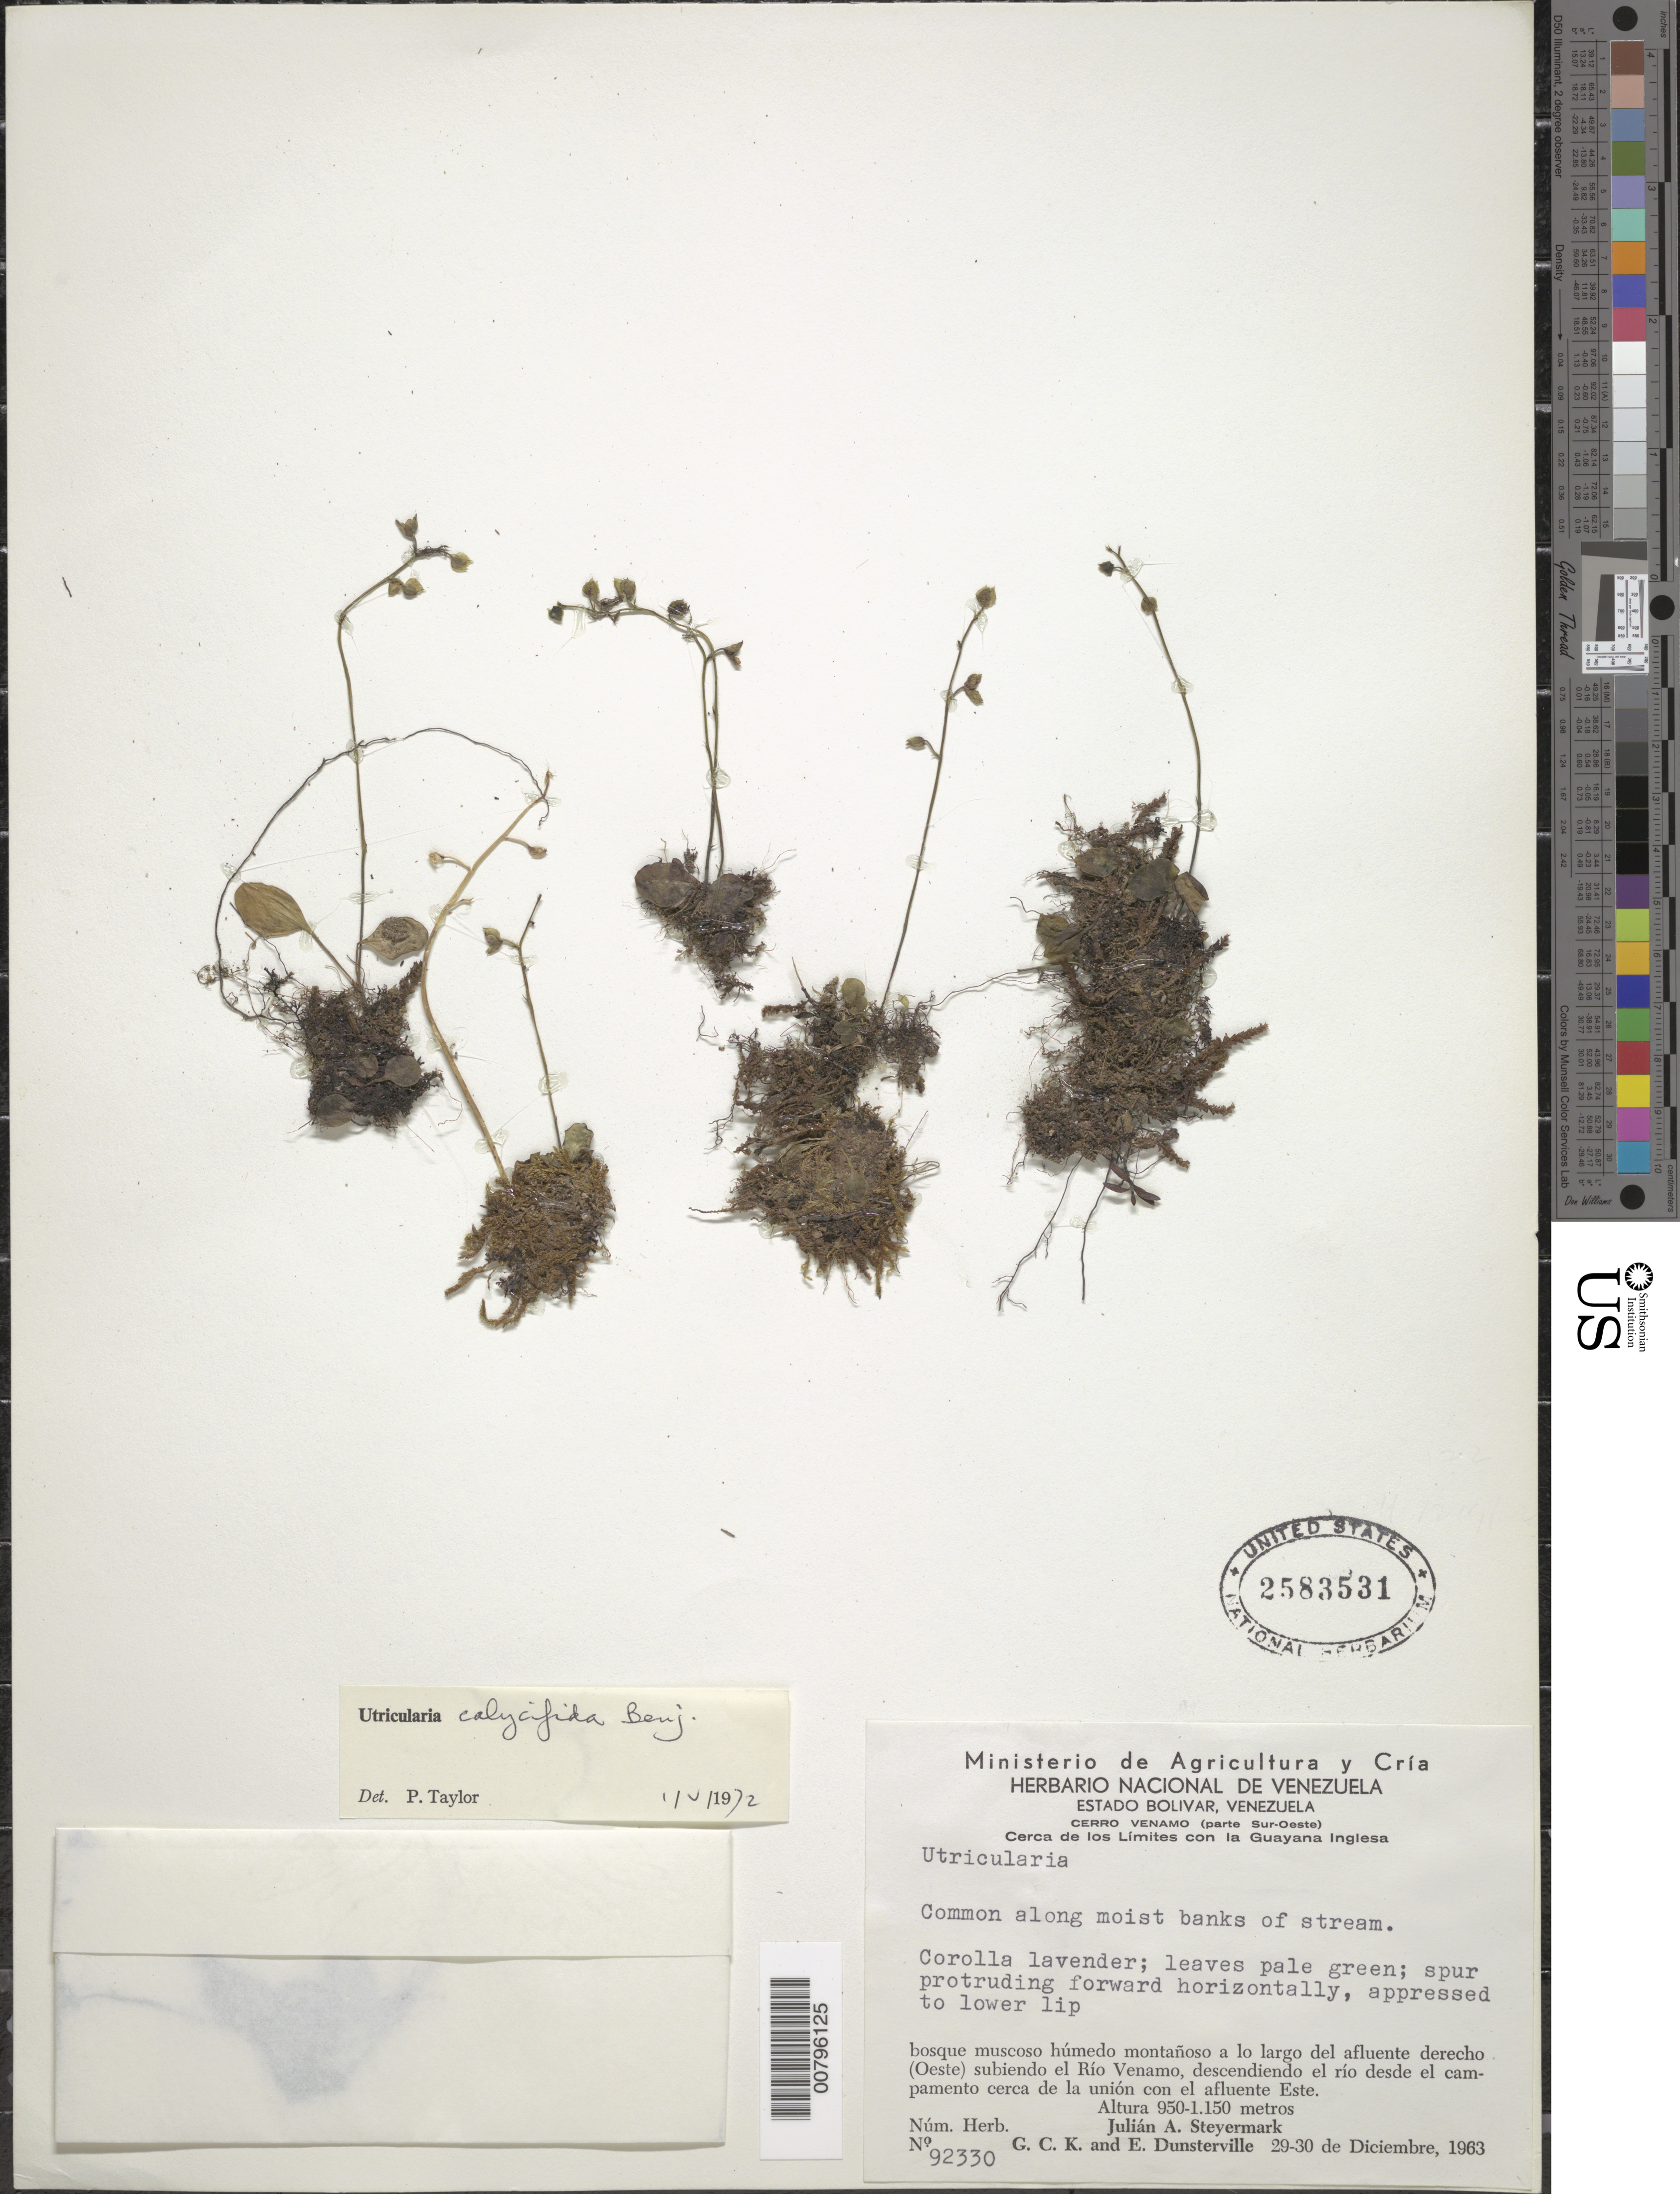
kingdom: Plantae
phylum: Tracheophyta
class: Magnoliopsida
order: Lamiales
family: Lentibulariaceae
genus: Utricularia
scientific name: Utricularia calycifida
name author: Benj.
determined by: Taylor, P.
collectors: J. Steyermark, G. C. K. Dunsterville & E. Dunsterville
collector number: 92330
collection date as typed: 29-Dec-63 to 30-Dec-63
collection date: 1963-12-29/1963-12-30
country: Venezuela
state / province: Bolívar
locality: Cerro Venamo, Río Venamo, descendiendo el río desde el campamento cerca de la union con el afluente Este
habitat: Bosque muscoso humedo montanoso; along moist banks of the stream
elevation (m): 950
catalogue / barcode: US 2583531